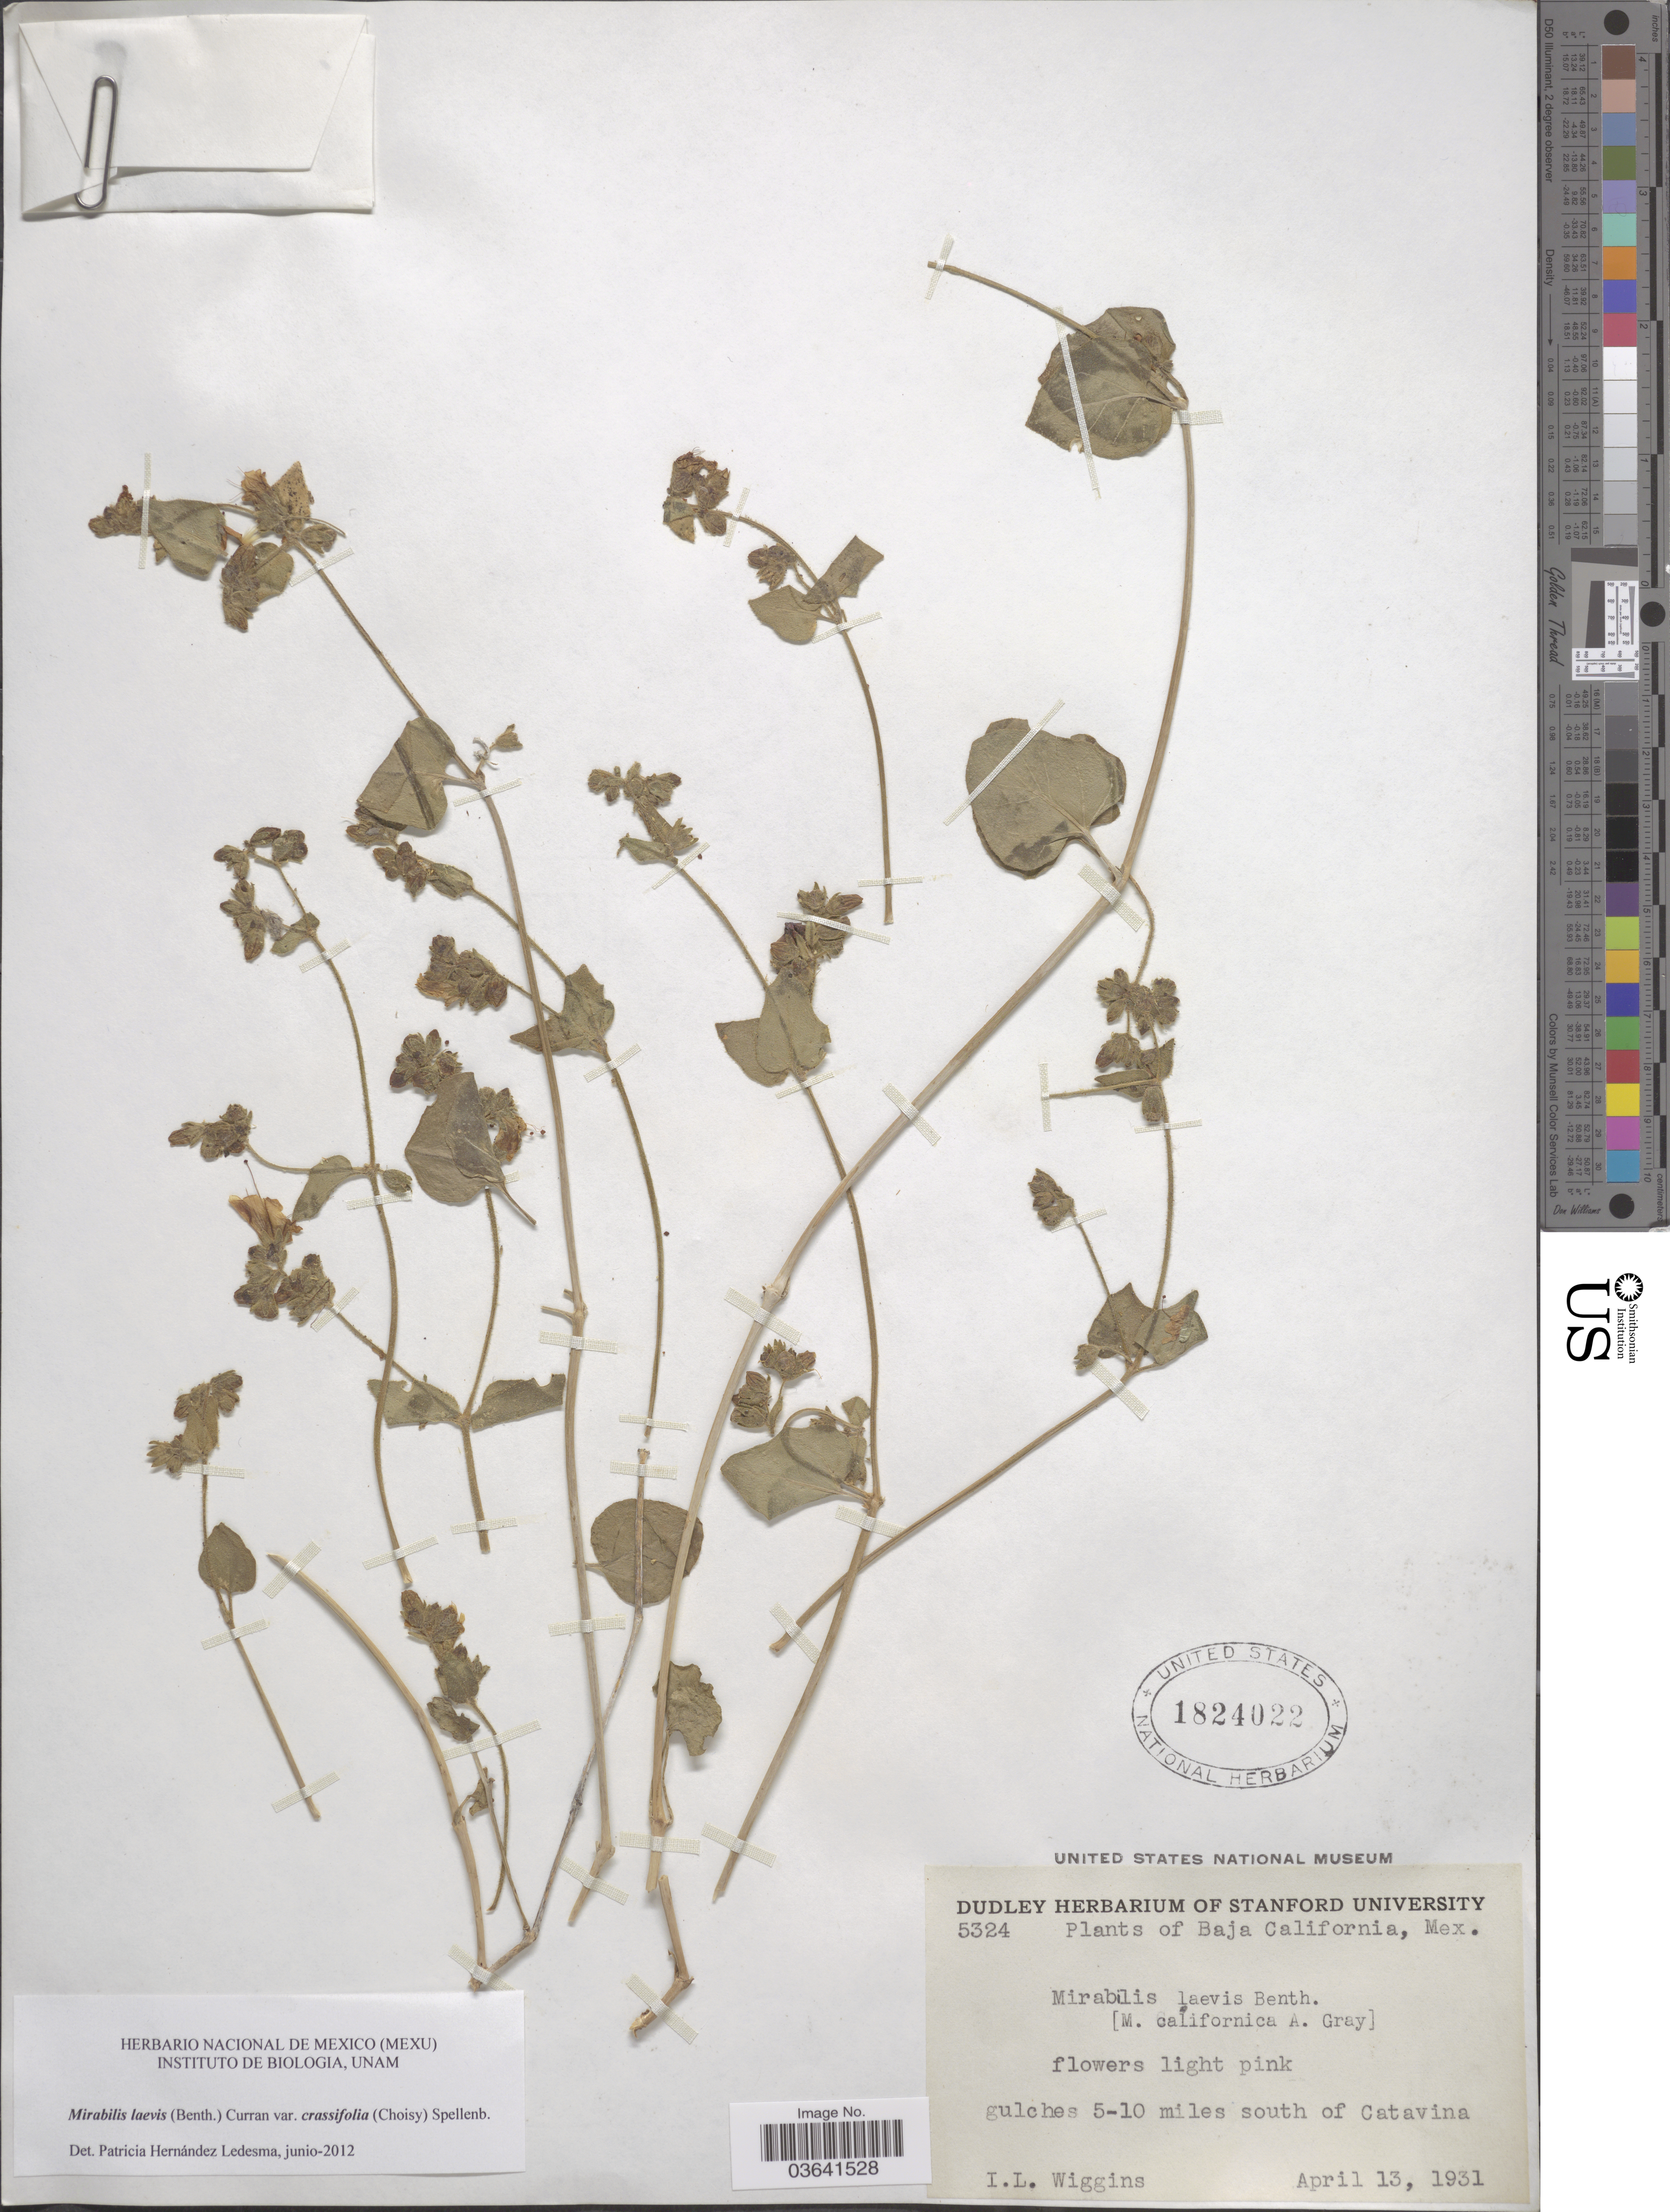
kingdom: Plantae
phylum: Tracheophyta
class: Magnoliopsida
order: Caryophyllales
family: Nyctaginaceae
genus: Mirabilis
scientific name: Mirabilis laevis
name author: (Benth.) Curran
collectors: I. L. Wiggins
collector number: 5324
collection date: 1931-04-13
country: Mexico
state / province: Baja California Norte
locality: Gulches 5-10 miles south of Catavina.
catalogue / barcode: US 1824022